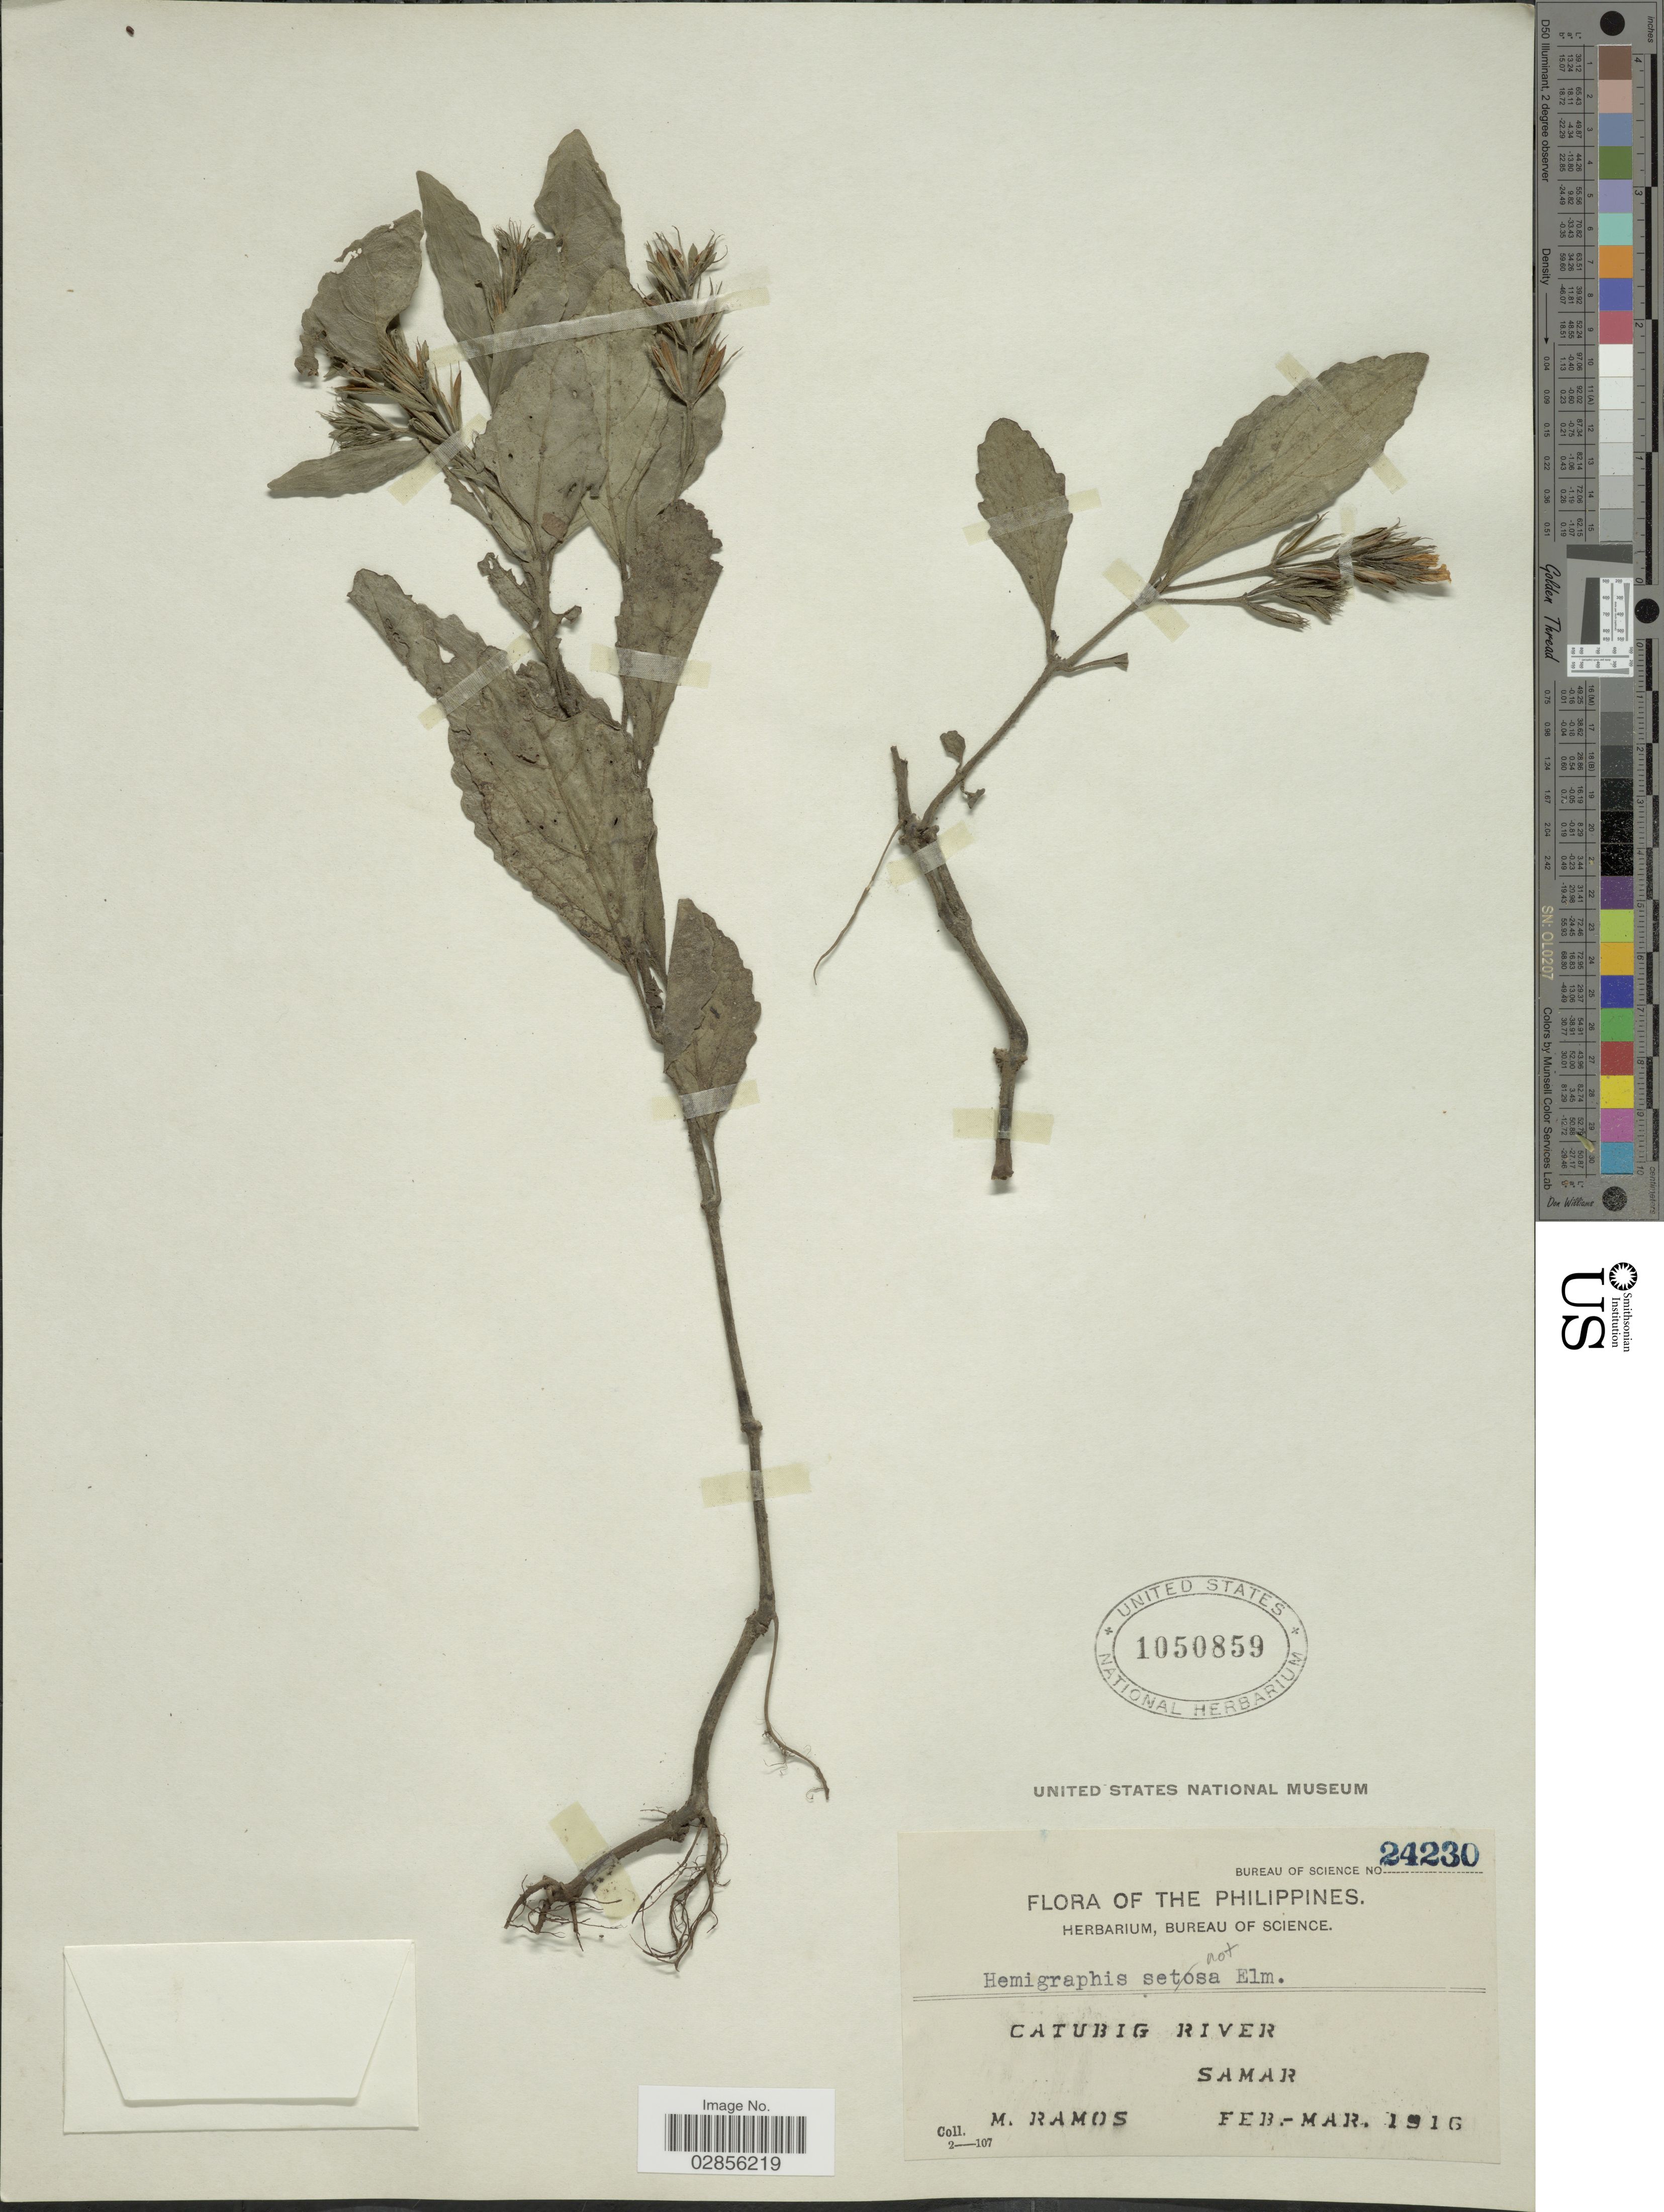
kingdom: Plantae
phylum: Tracheophyta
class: Magnoliopsida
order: Lamiales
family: Acanthaceae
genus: Hemigraphis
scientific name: Hemigraphis sp.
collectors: M. Ramos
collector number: Bureau of Science 24230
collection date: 1916-02/1916-03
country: Philippines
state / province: Eastern Visayas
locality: Catubig River, Samar.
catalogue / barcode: US 1050859